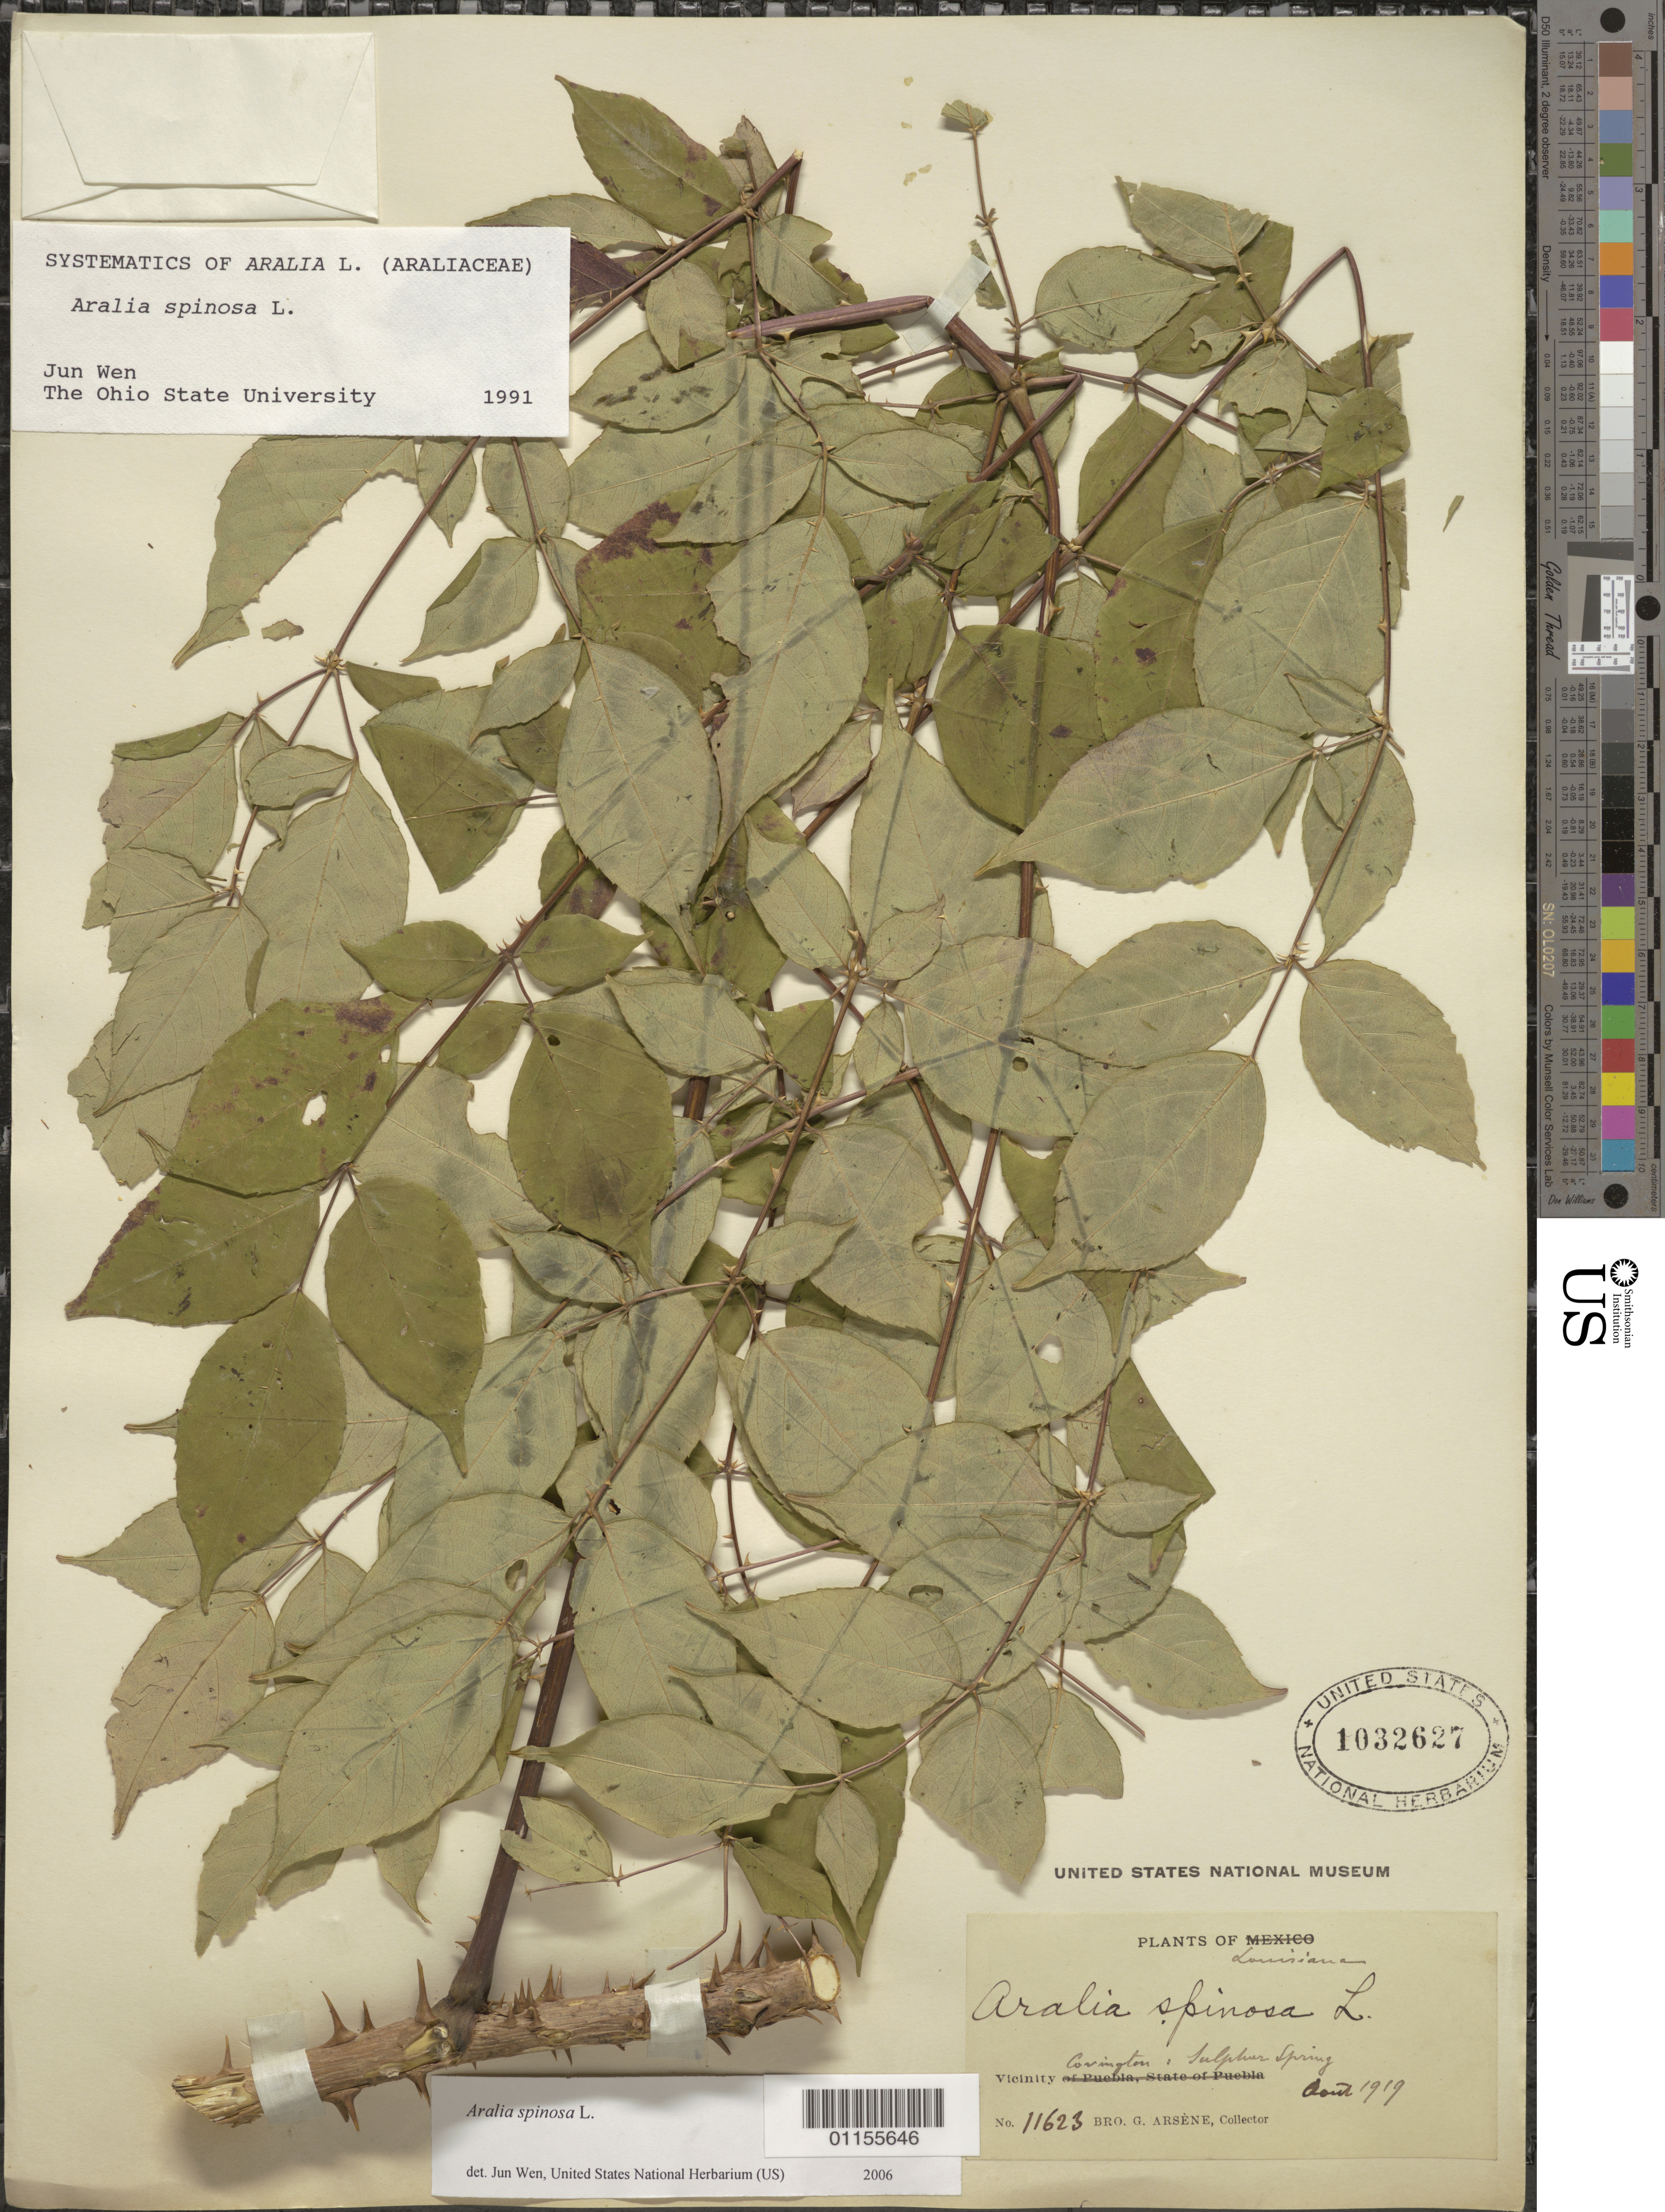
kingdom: Plantae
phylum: Tracheophyta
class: Magnoliopsida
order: Apiales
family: Araliaceae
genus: Aralia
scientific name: Aralia spinosa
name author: L.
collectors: Bro. G. Arsène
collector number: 11623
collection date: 1919-10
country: United States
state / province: Louisiana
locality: Vicinity of Covington, Sulphur Springs.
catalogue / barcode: US 1032627